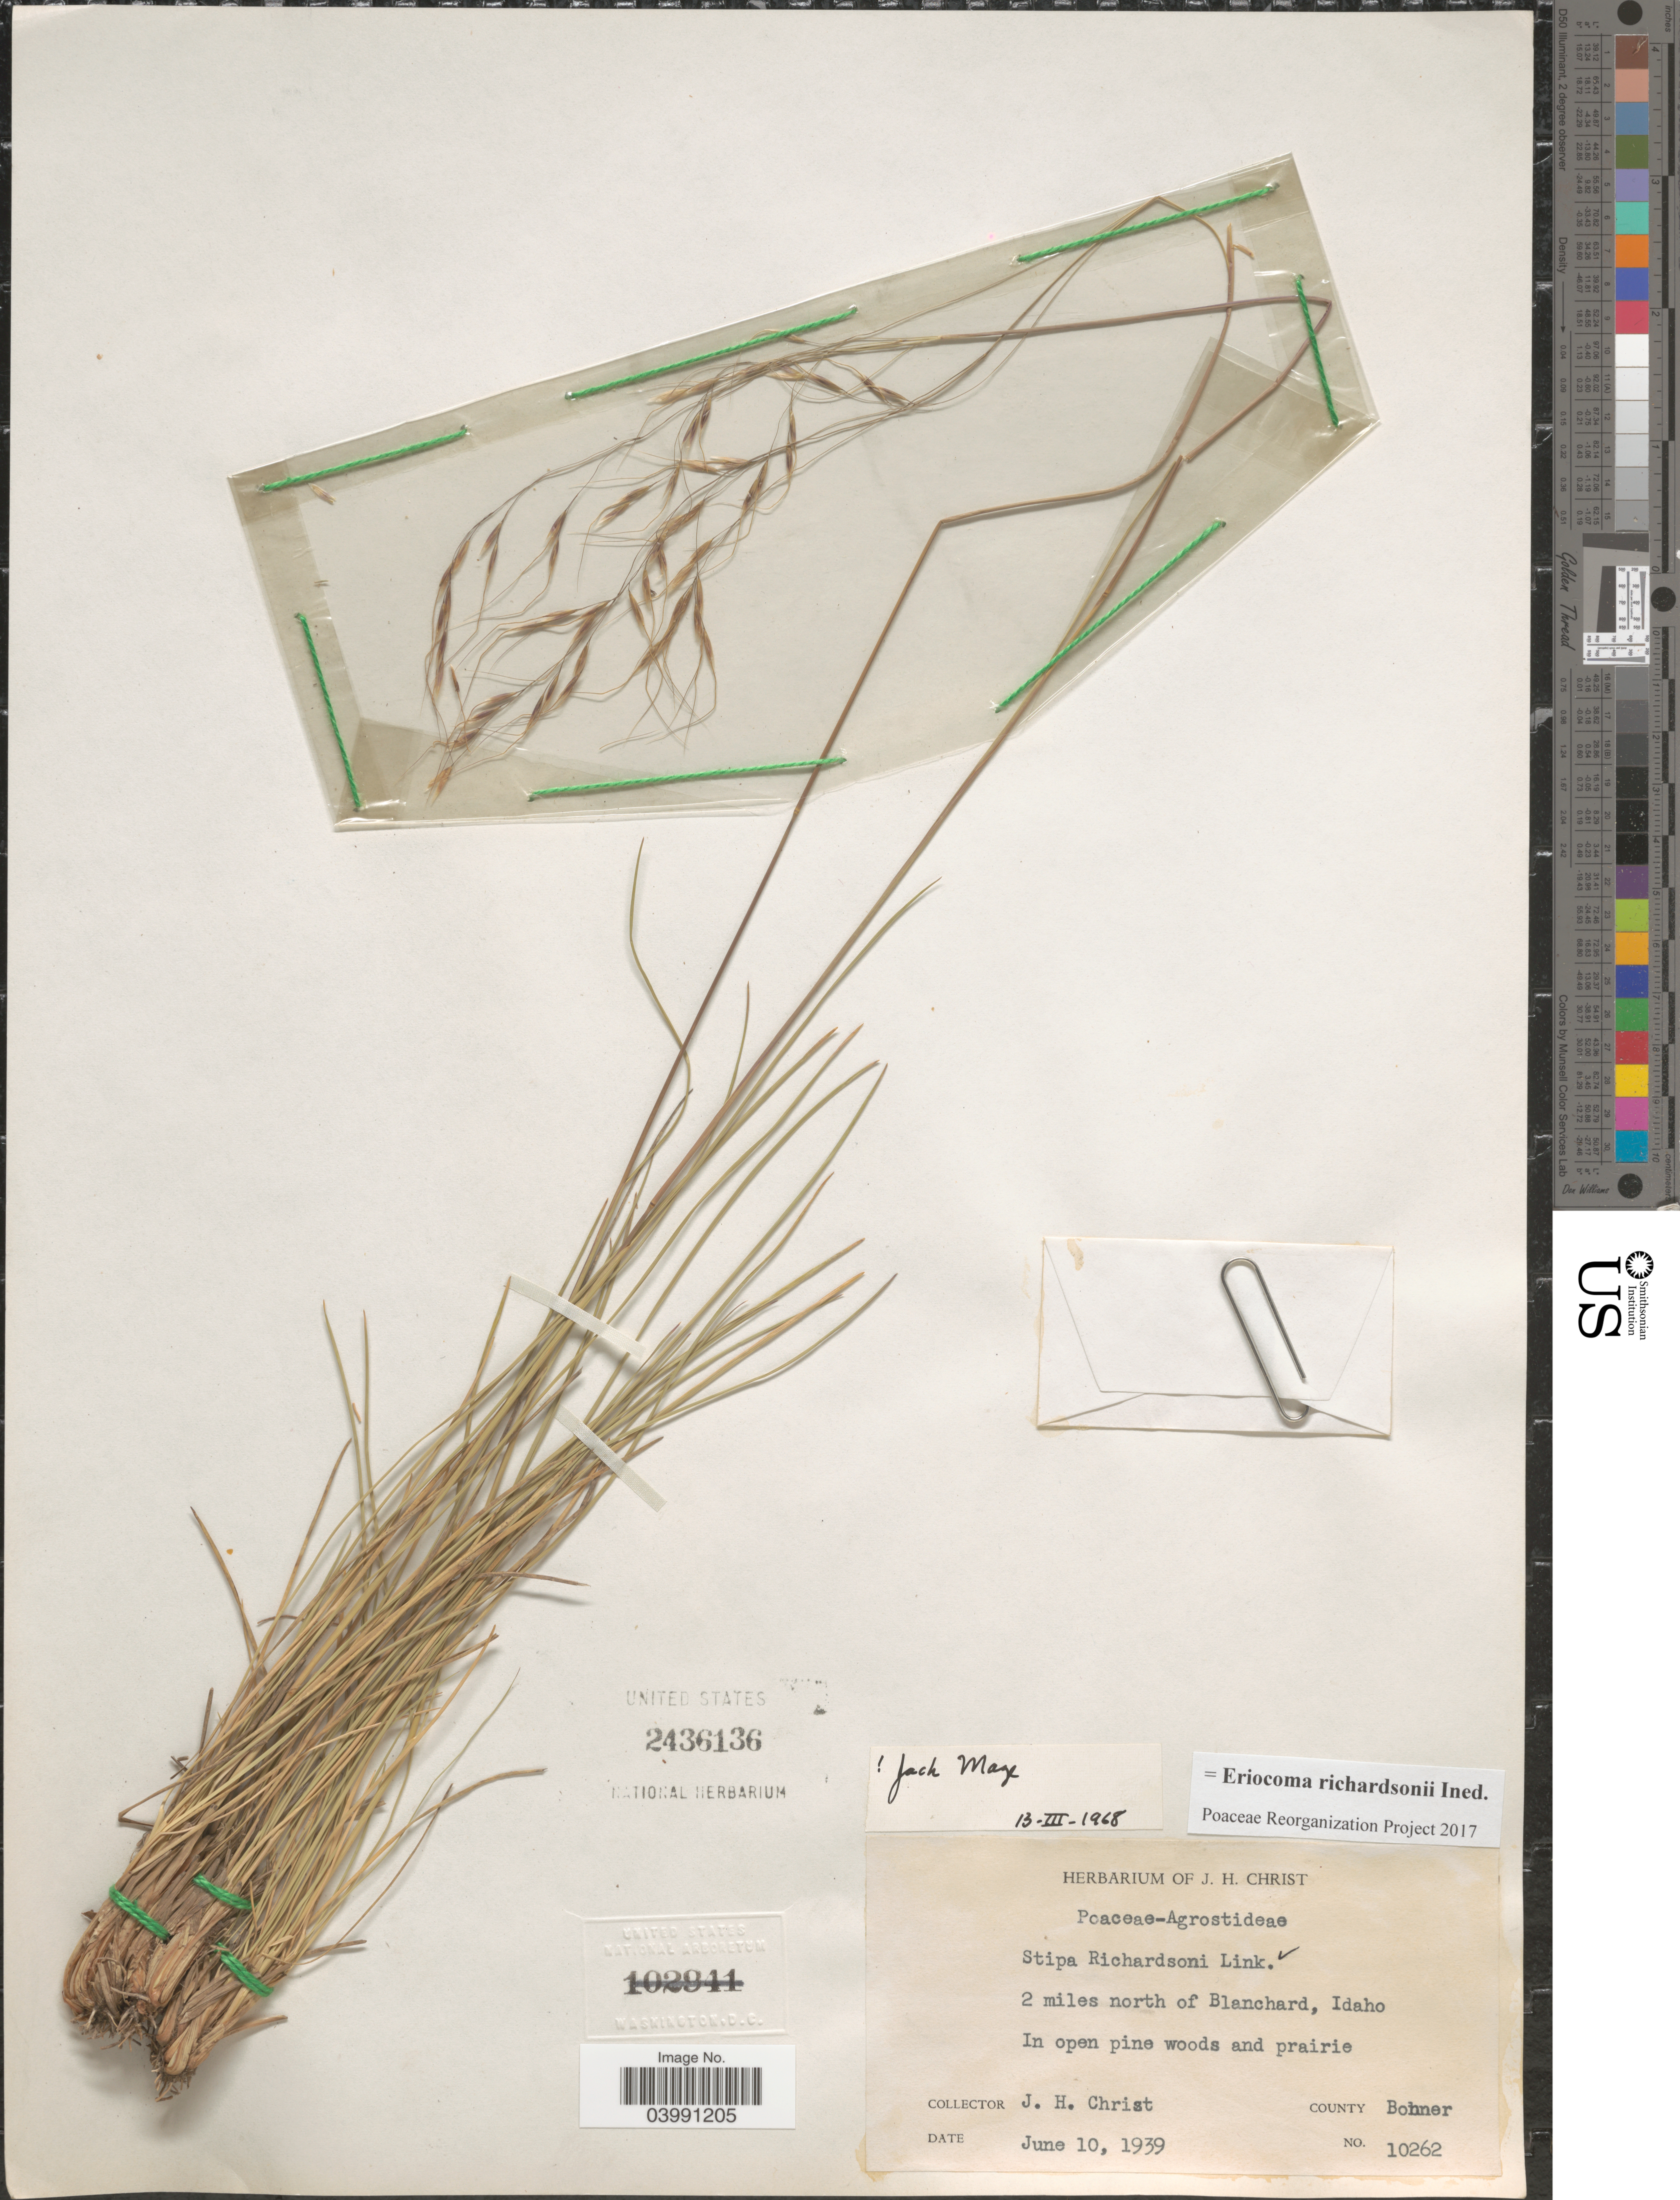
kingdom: Plantae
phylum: Tracheophyta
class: Liliopsida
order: Poales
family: Poaceae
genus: Eriocoma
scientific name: Eriocoma richardsonii ined.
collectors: J. H. Christ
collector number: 10262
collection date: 1939-06-10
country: United States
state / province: Idaho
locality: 2 miles north of Blanchard. County Bonner.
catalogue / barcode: US 2436136